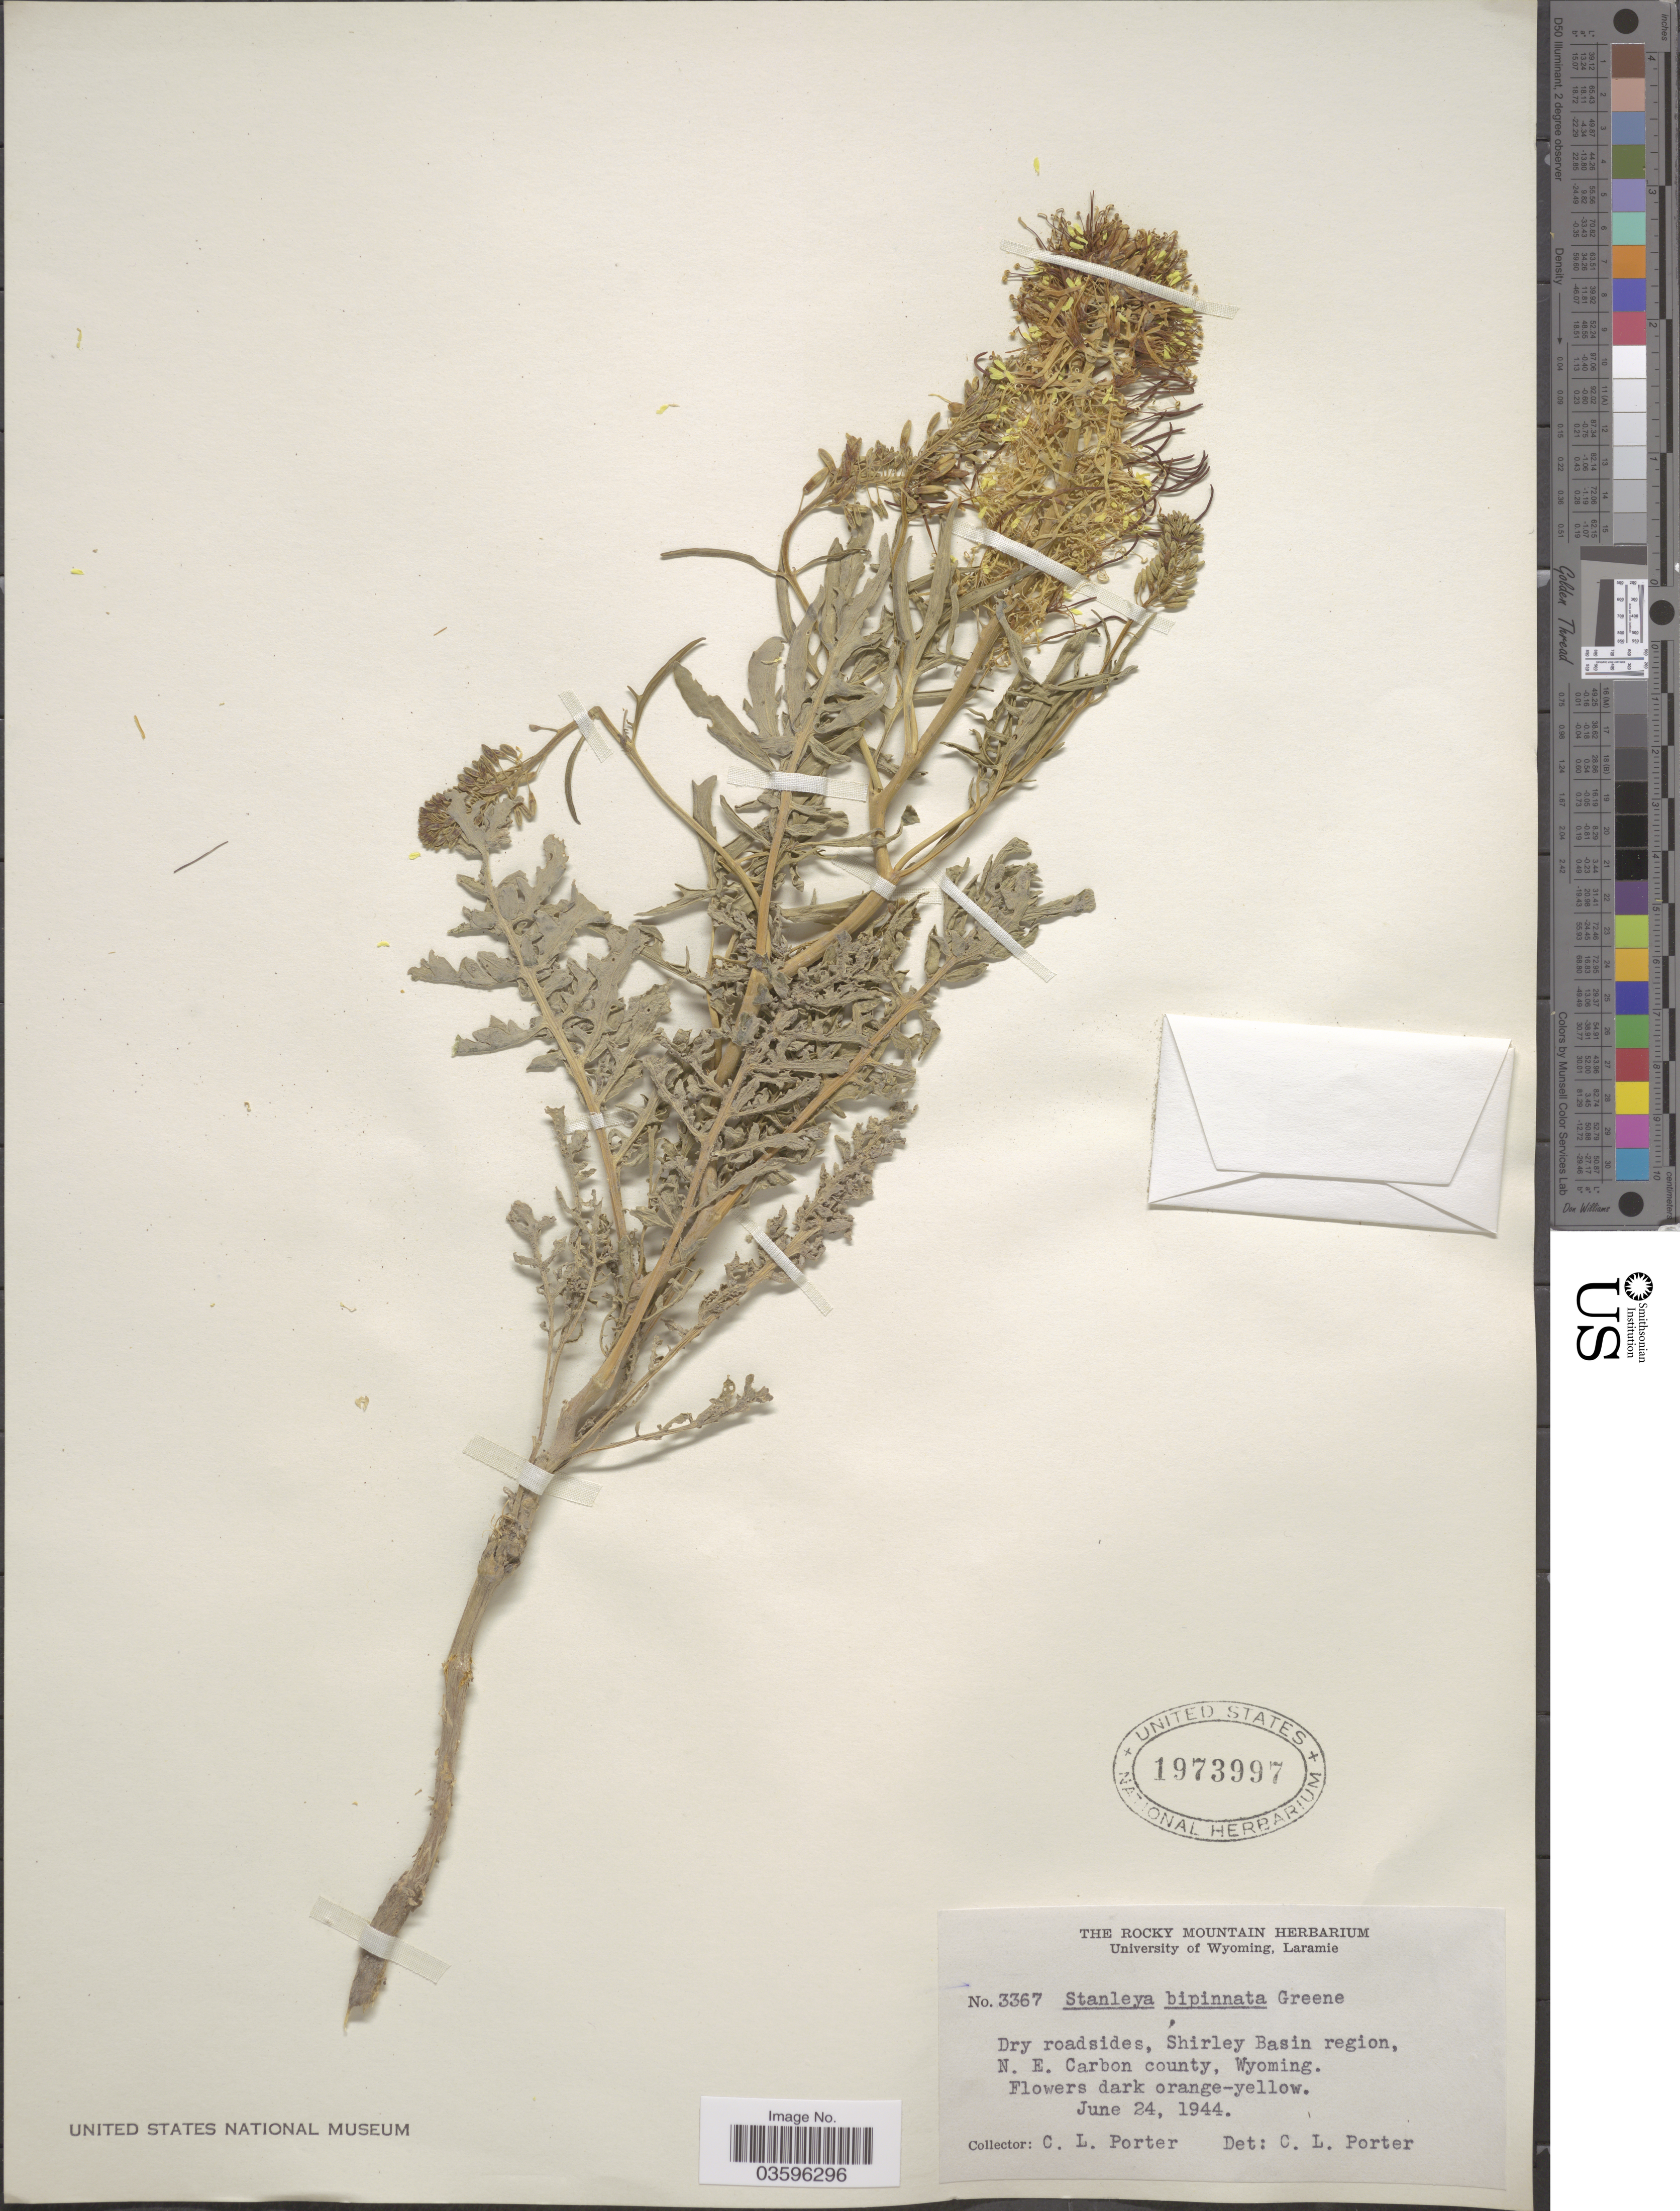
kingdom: Plantae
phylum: Tracheophyta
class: Magnoliopsida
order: Brassicales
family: Brassicaceae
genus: Stanleya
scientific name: Stanleya pinnata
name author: (Pursh) Britton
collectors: C. L. Porter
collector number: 3367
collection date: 1944-06-24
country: United States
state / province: Wyoming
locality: Dry roadsides, Shirley Basin region, N. E. Carbon county.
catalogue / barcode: US 1973997